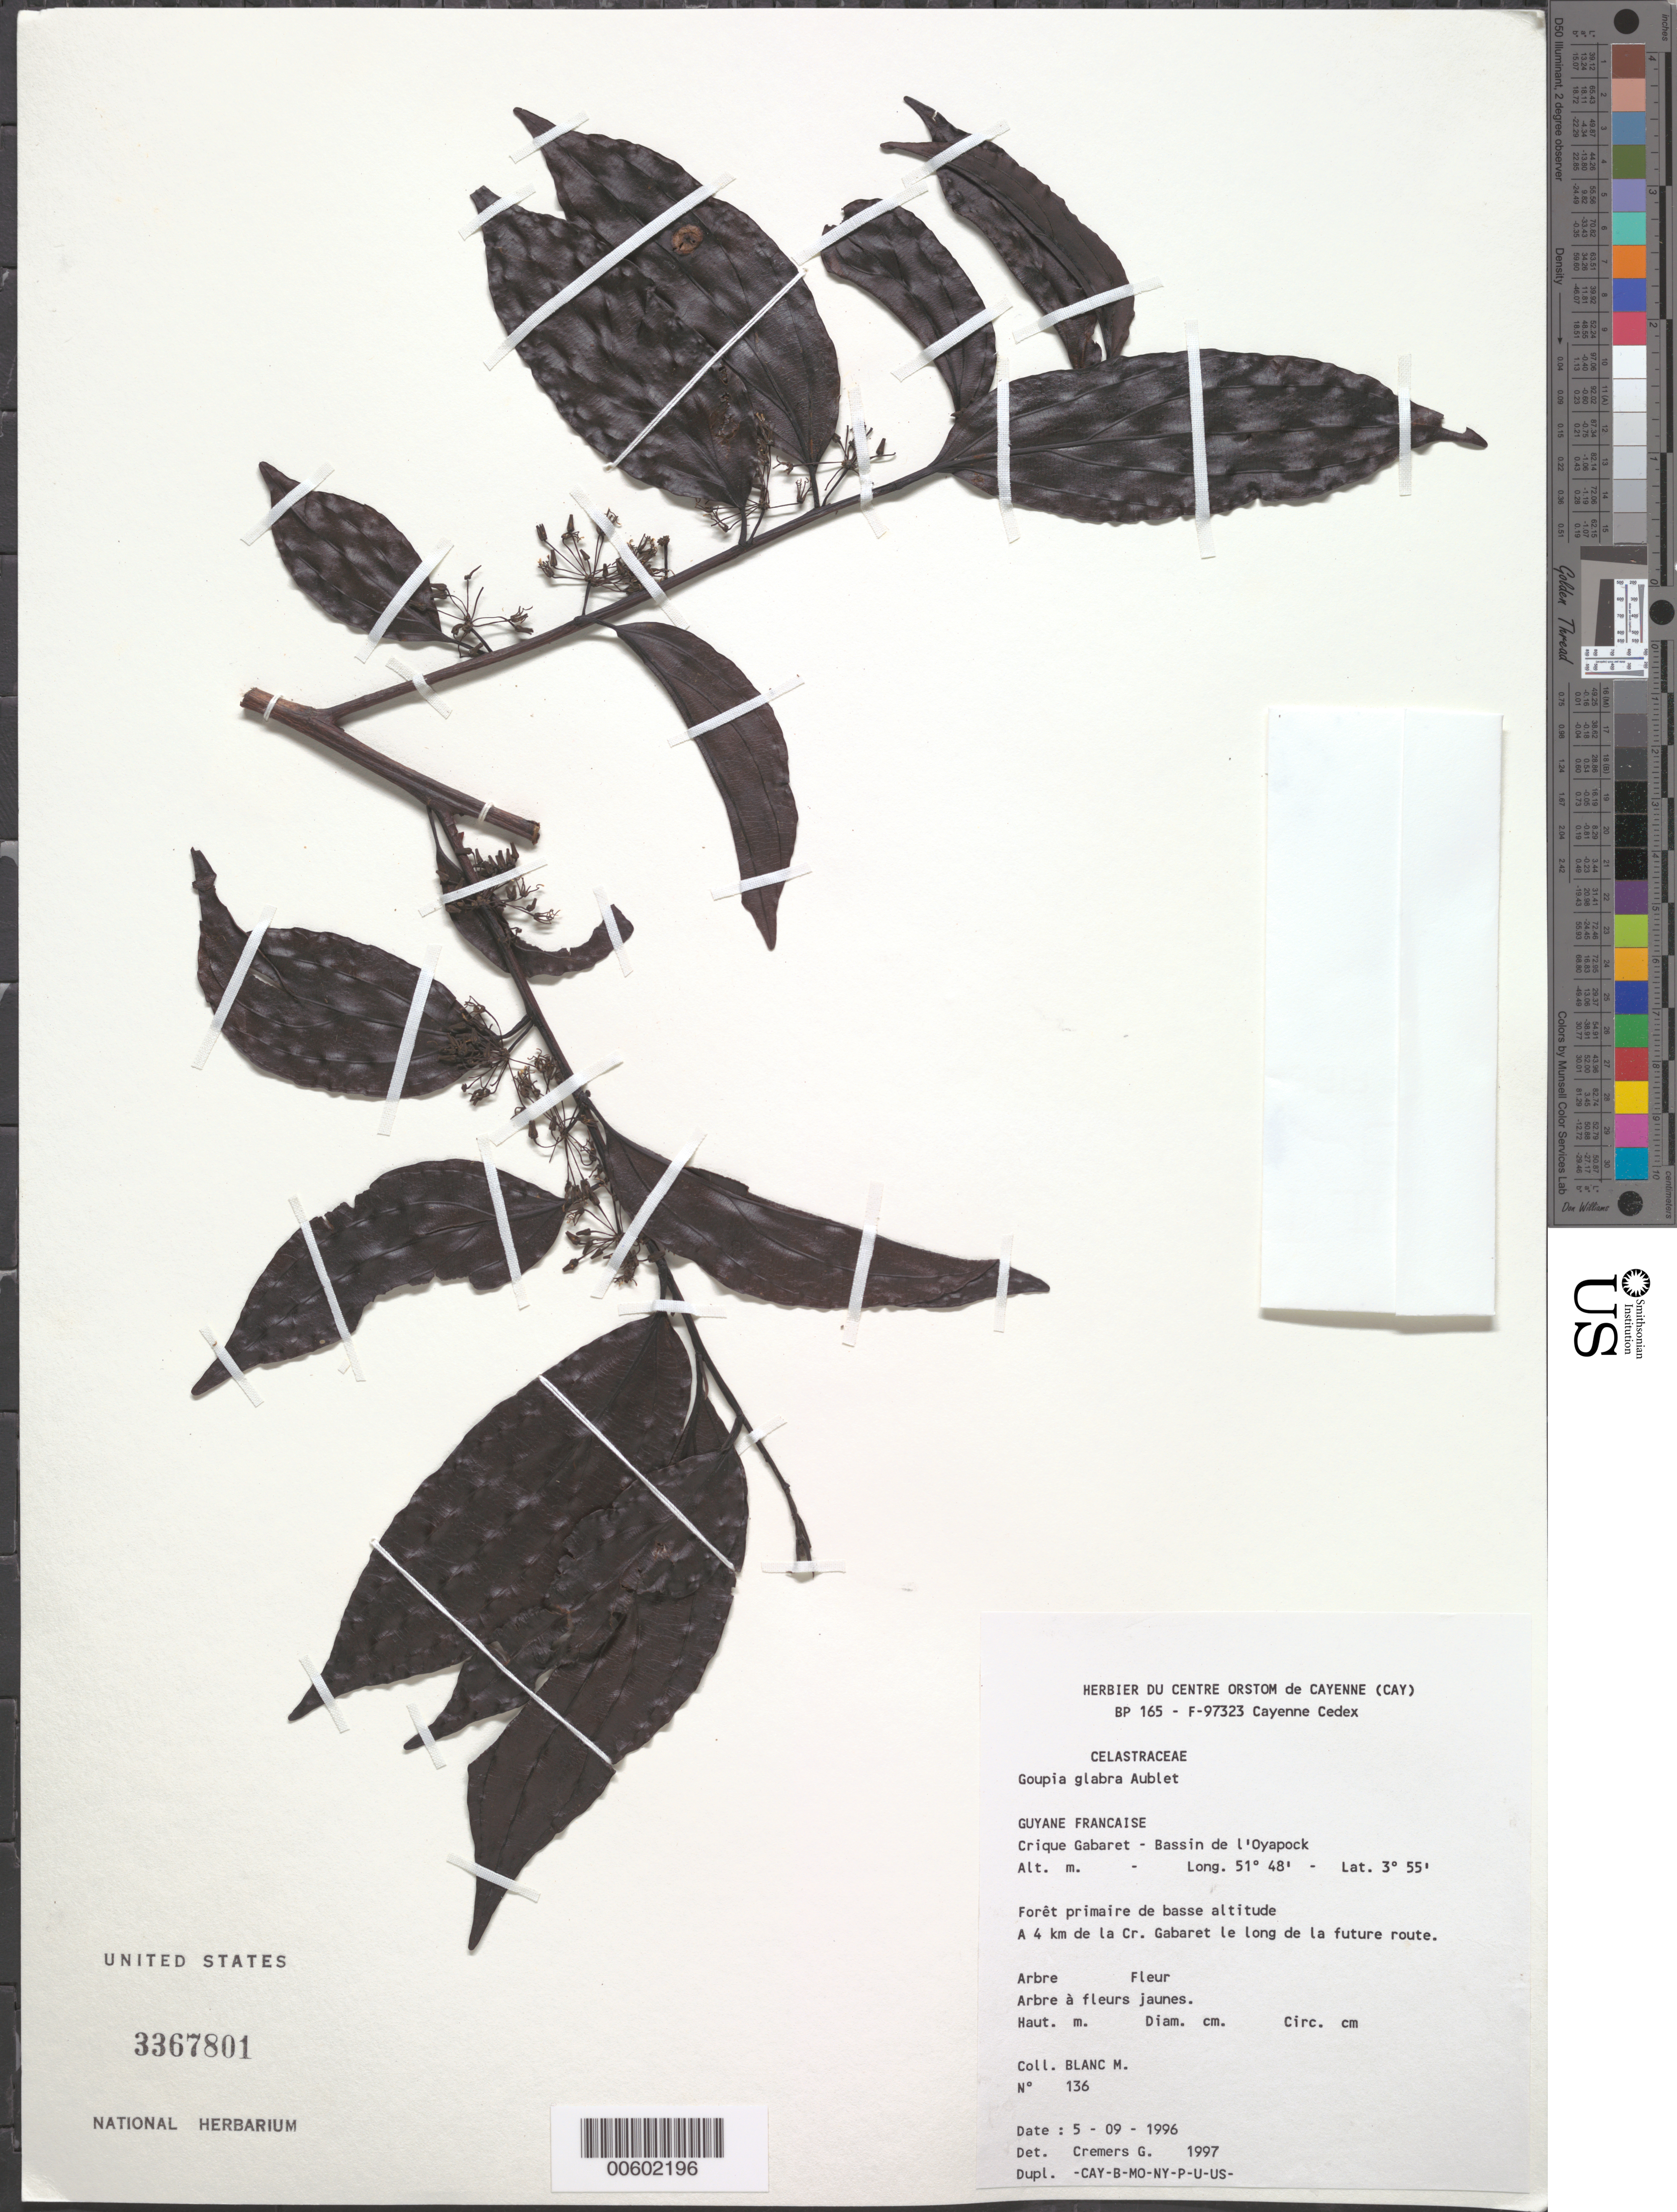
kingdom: Plantae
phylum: Tracheophyta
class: Magnoliopsida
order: Malpighiales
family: Goupiaceae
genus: Goupia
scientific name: Goupia glabra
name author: Aubl.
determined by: Cremers, Georges A.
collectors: M. Blanc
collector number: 136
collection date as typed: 5-Sep-96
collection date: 1996-09-05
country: French Guiana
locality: Crique Gabaret, Bassin de l'Oyapock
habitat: Low primary forest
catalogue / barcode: US 3367801